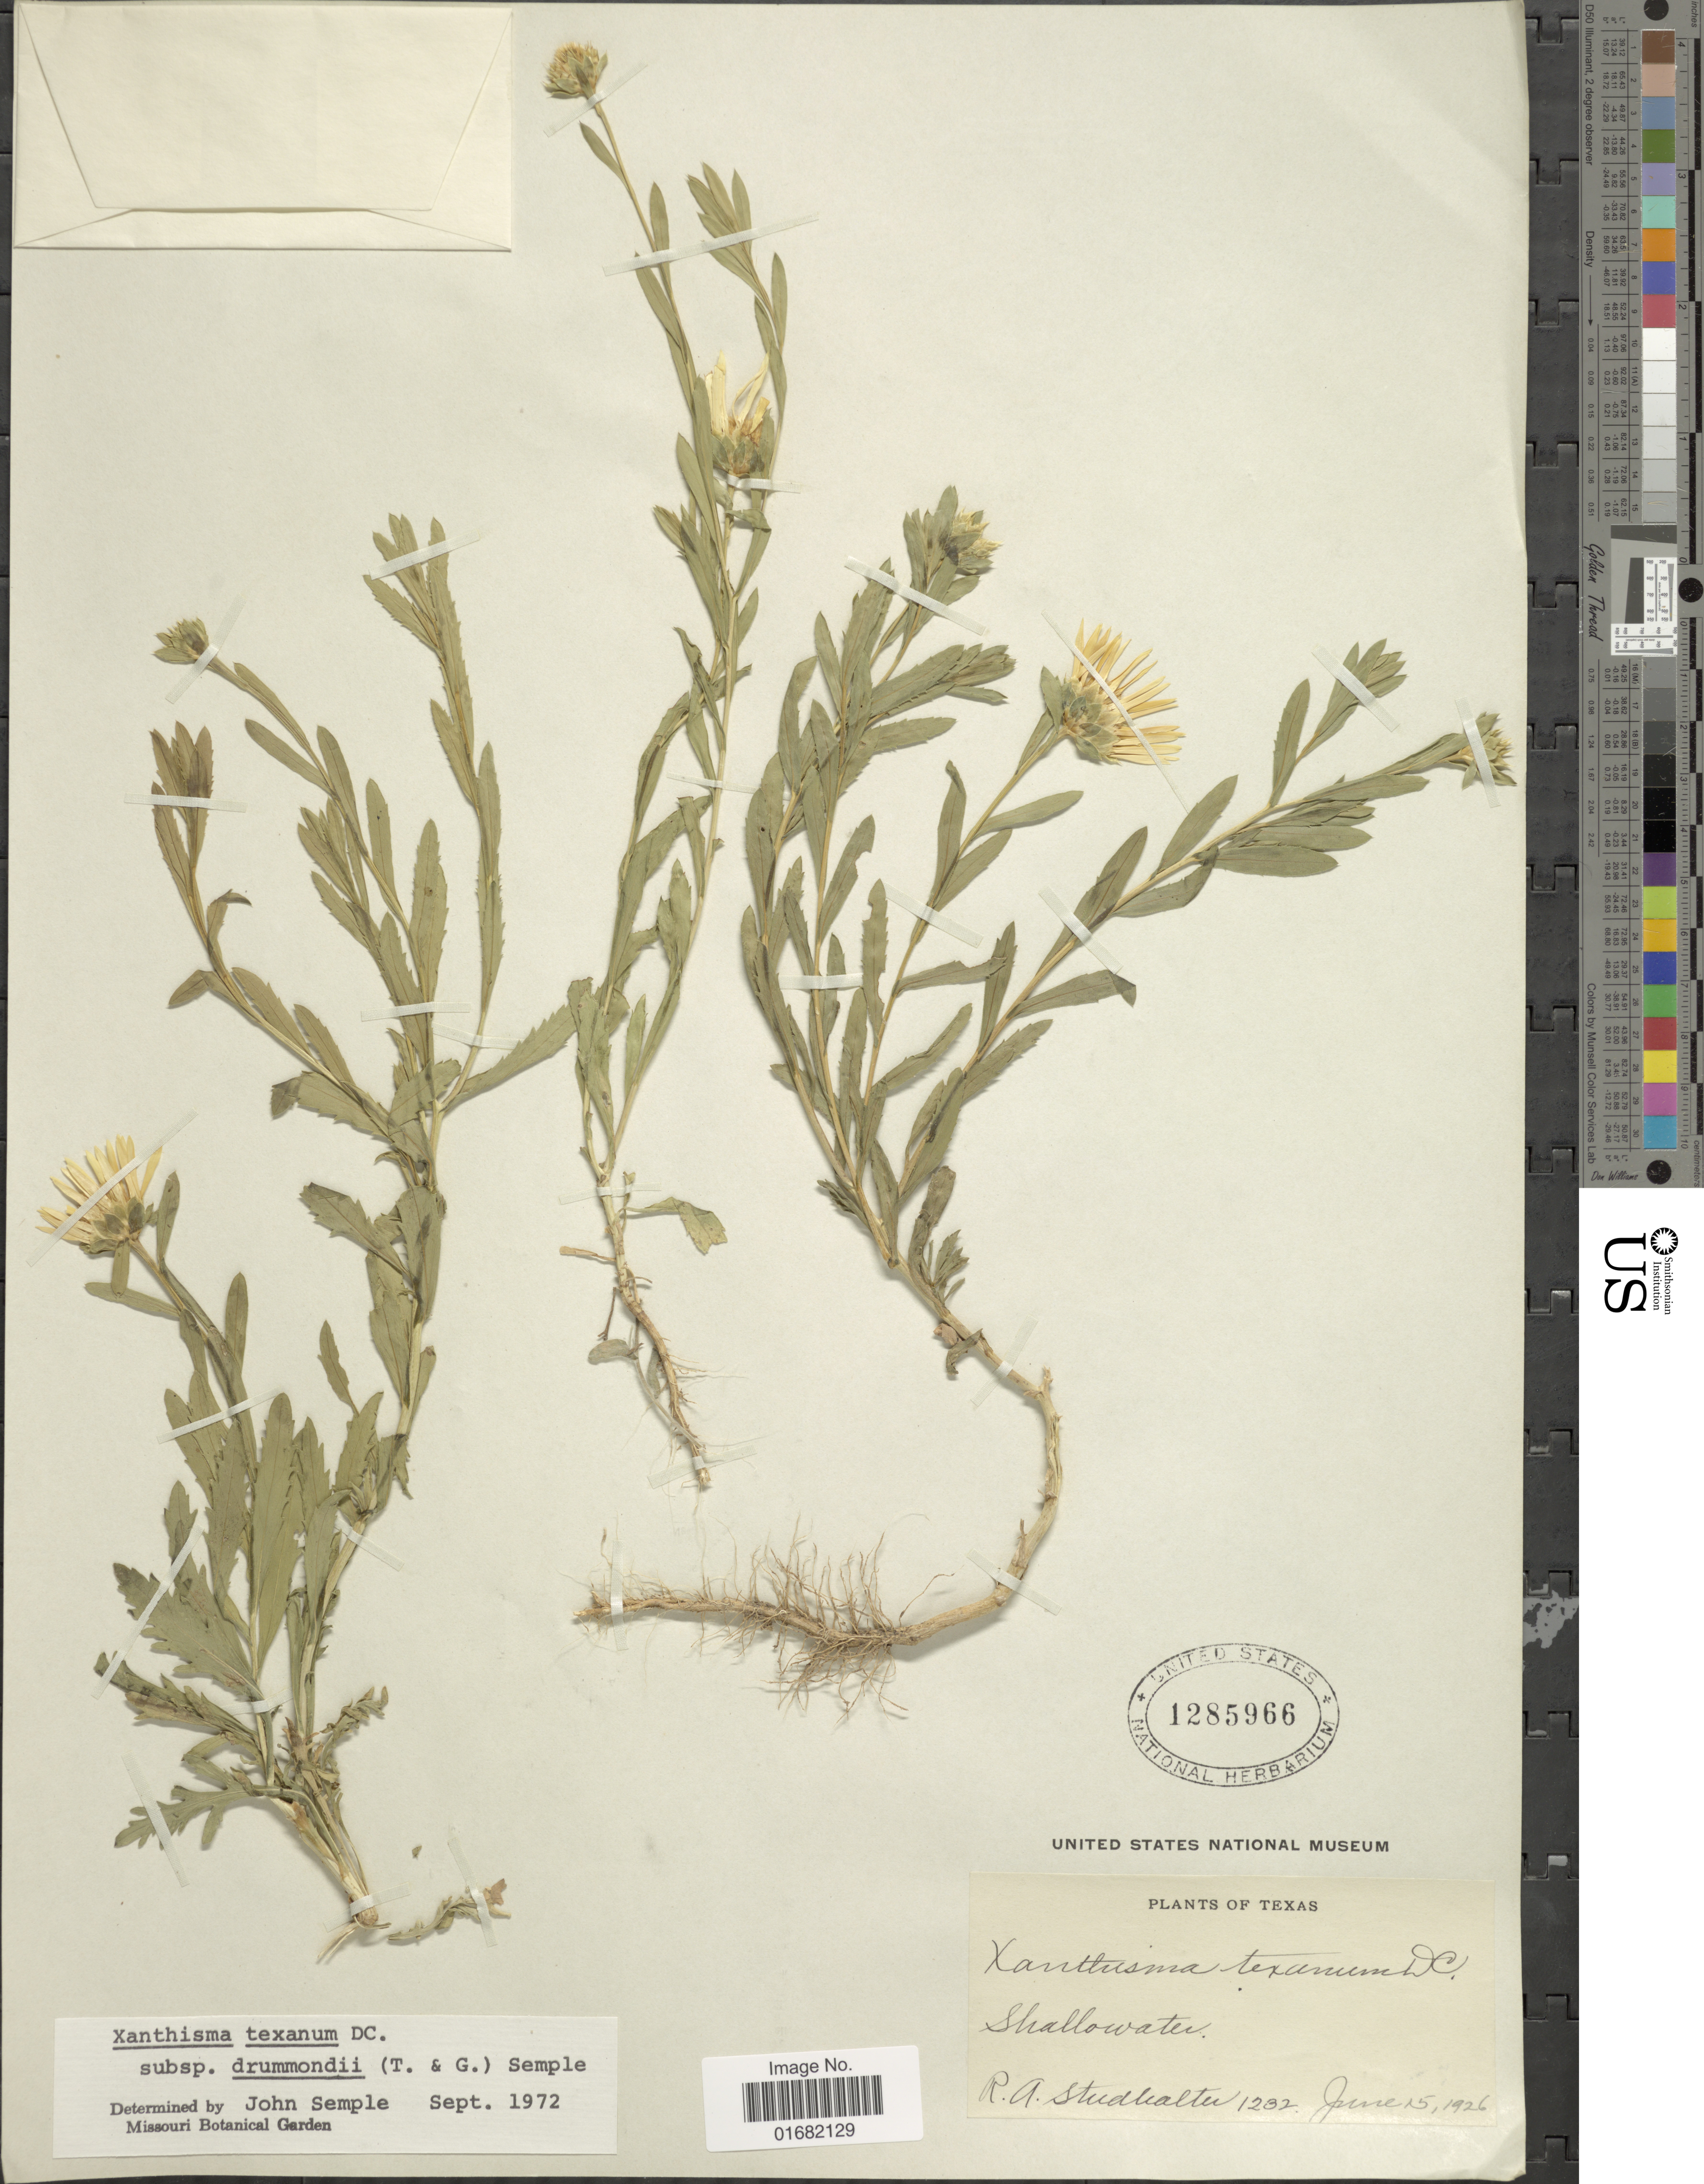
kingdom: Plantae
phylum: Tracheophyta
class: Magnoliopsida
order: Asterales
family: Asteraceae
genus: Xanthisma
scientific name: Xanthisma texanum subsp. drummondii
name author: (Torr. & A. Gray) Semple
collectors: R. Studlealter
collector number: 1232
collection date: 1926-06-15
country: United States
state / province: Texas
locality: Shallowater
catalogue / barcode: US 1285966